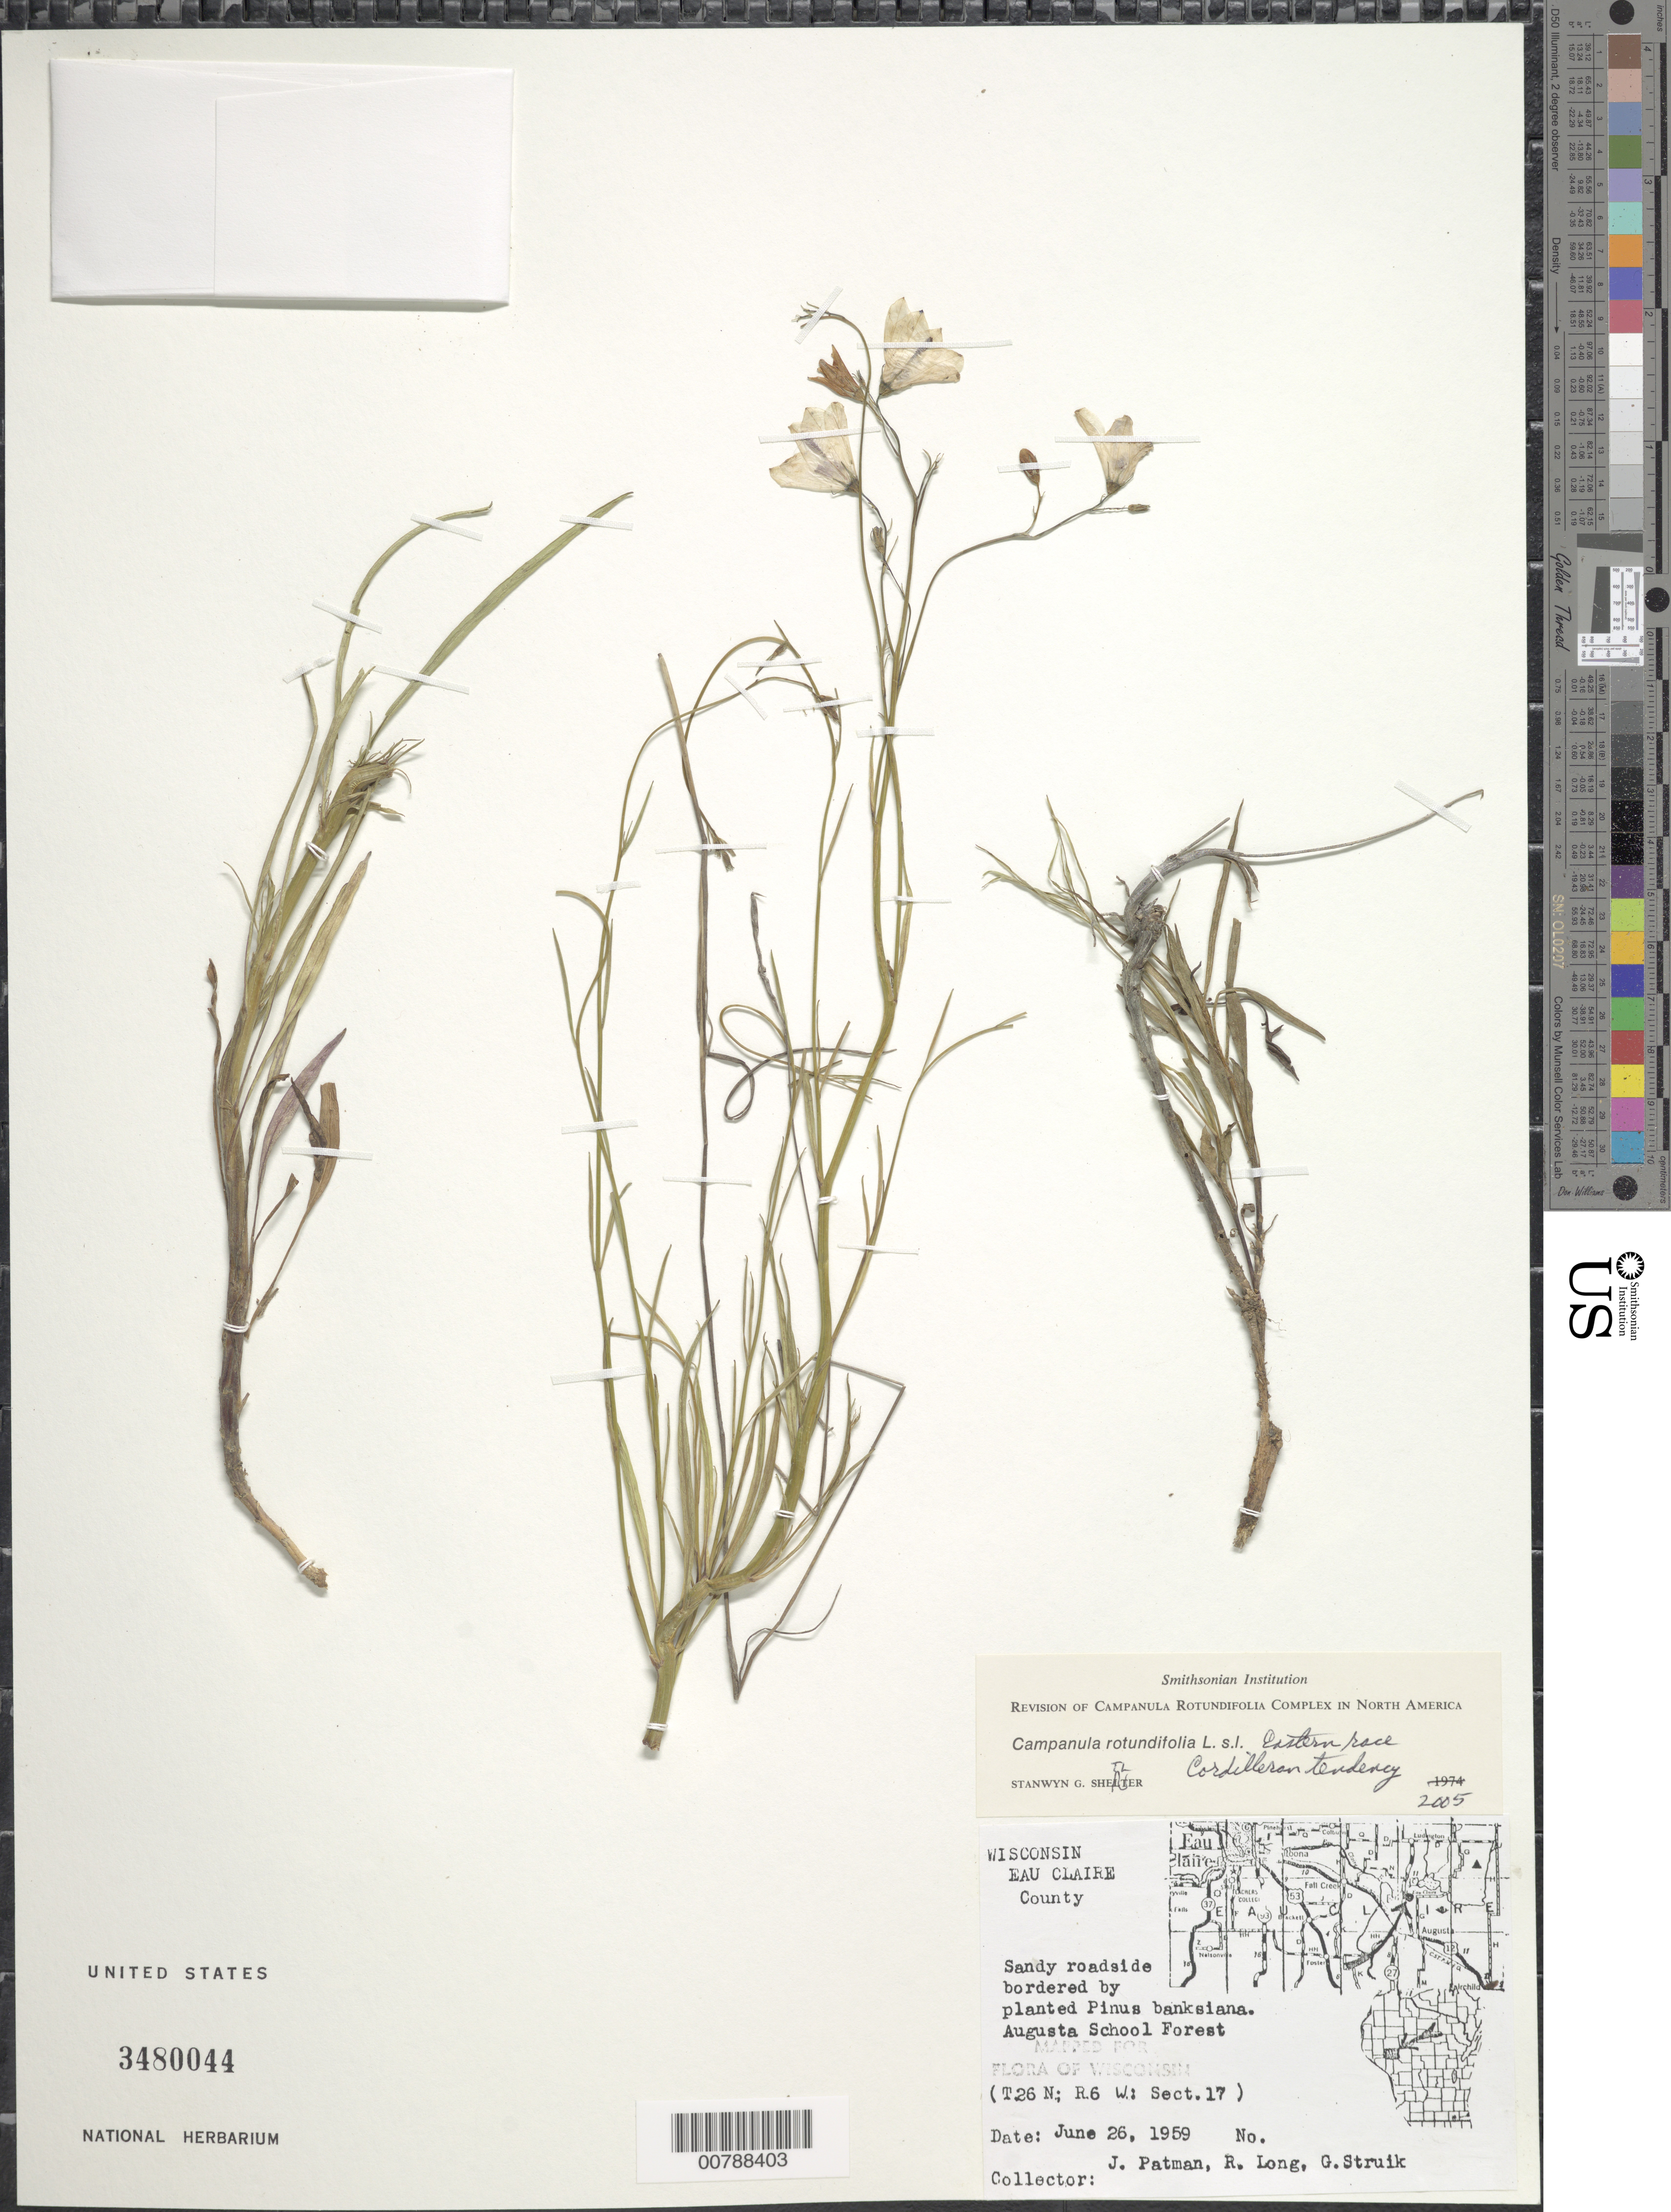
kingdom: Plantae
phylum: Tracheophyta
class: Magnoliopsida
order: Asterales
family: Campanulaceae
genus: Campanula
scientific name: Campanula rotundifolia L. Eastern race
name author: L.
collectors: J. Patman, R. Long & G. Struik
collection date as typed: June 26, 1959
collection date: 1959-06-26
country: United States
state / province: Wisconsin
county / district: Eau Claire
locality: Augusta School Forest.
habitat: Sandy roadside bordered by planted Pinus banksiana.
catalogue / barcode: US 3480044